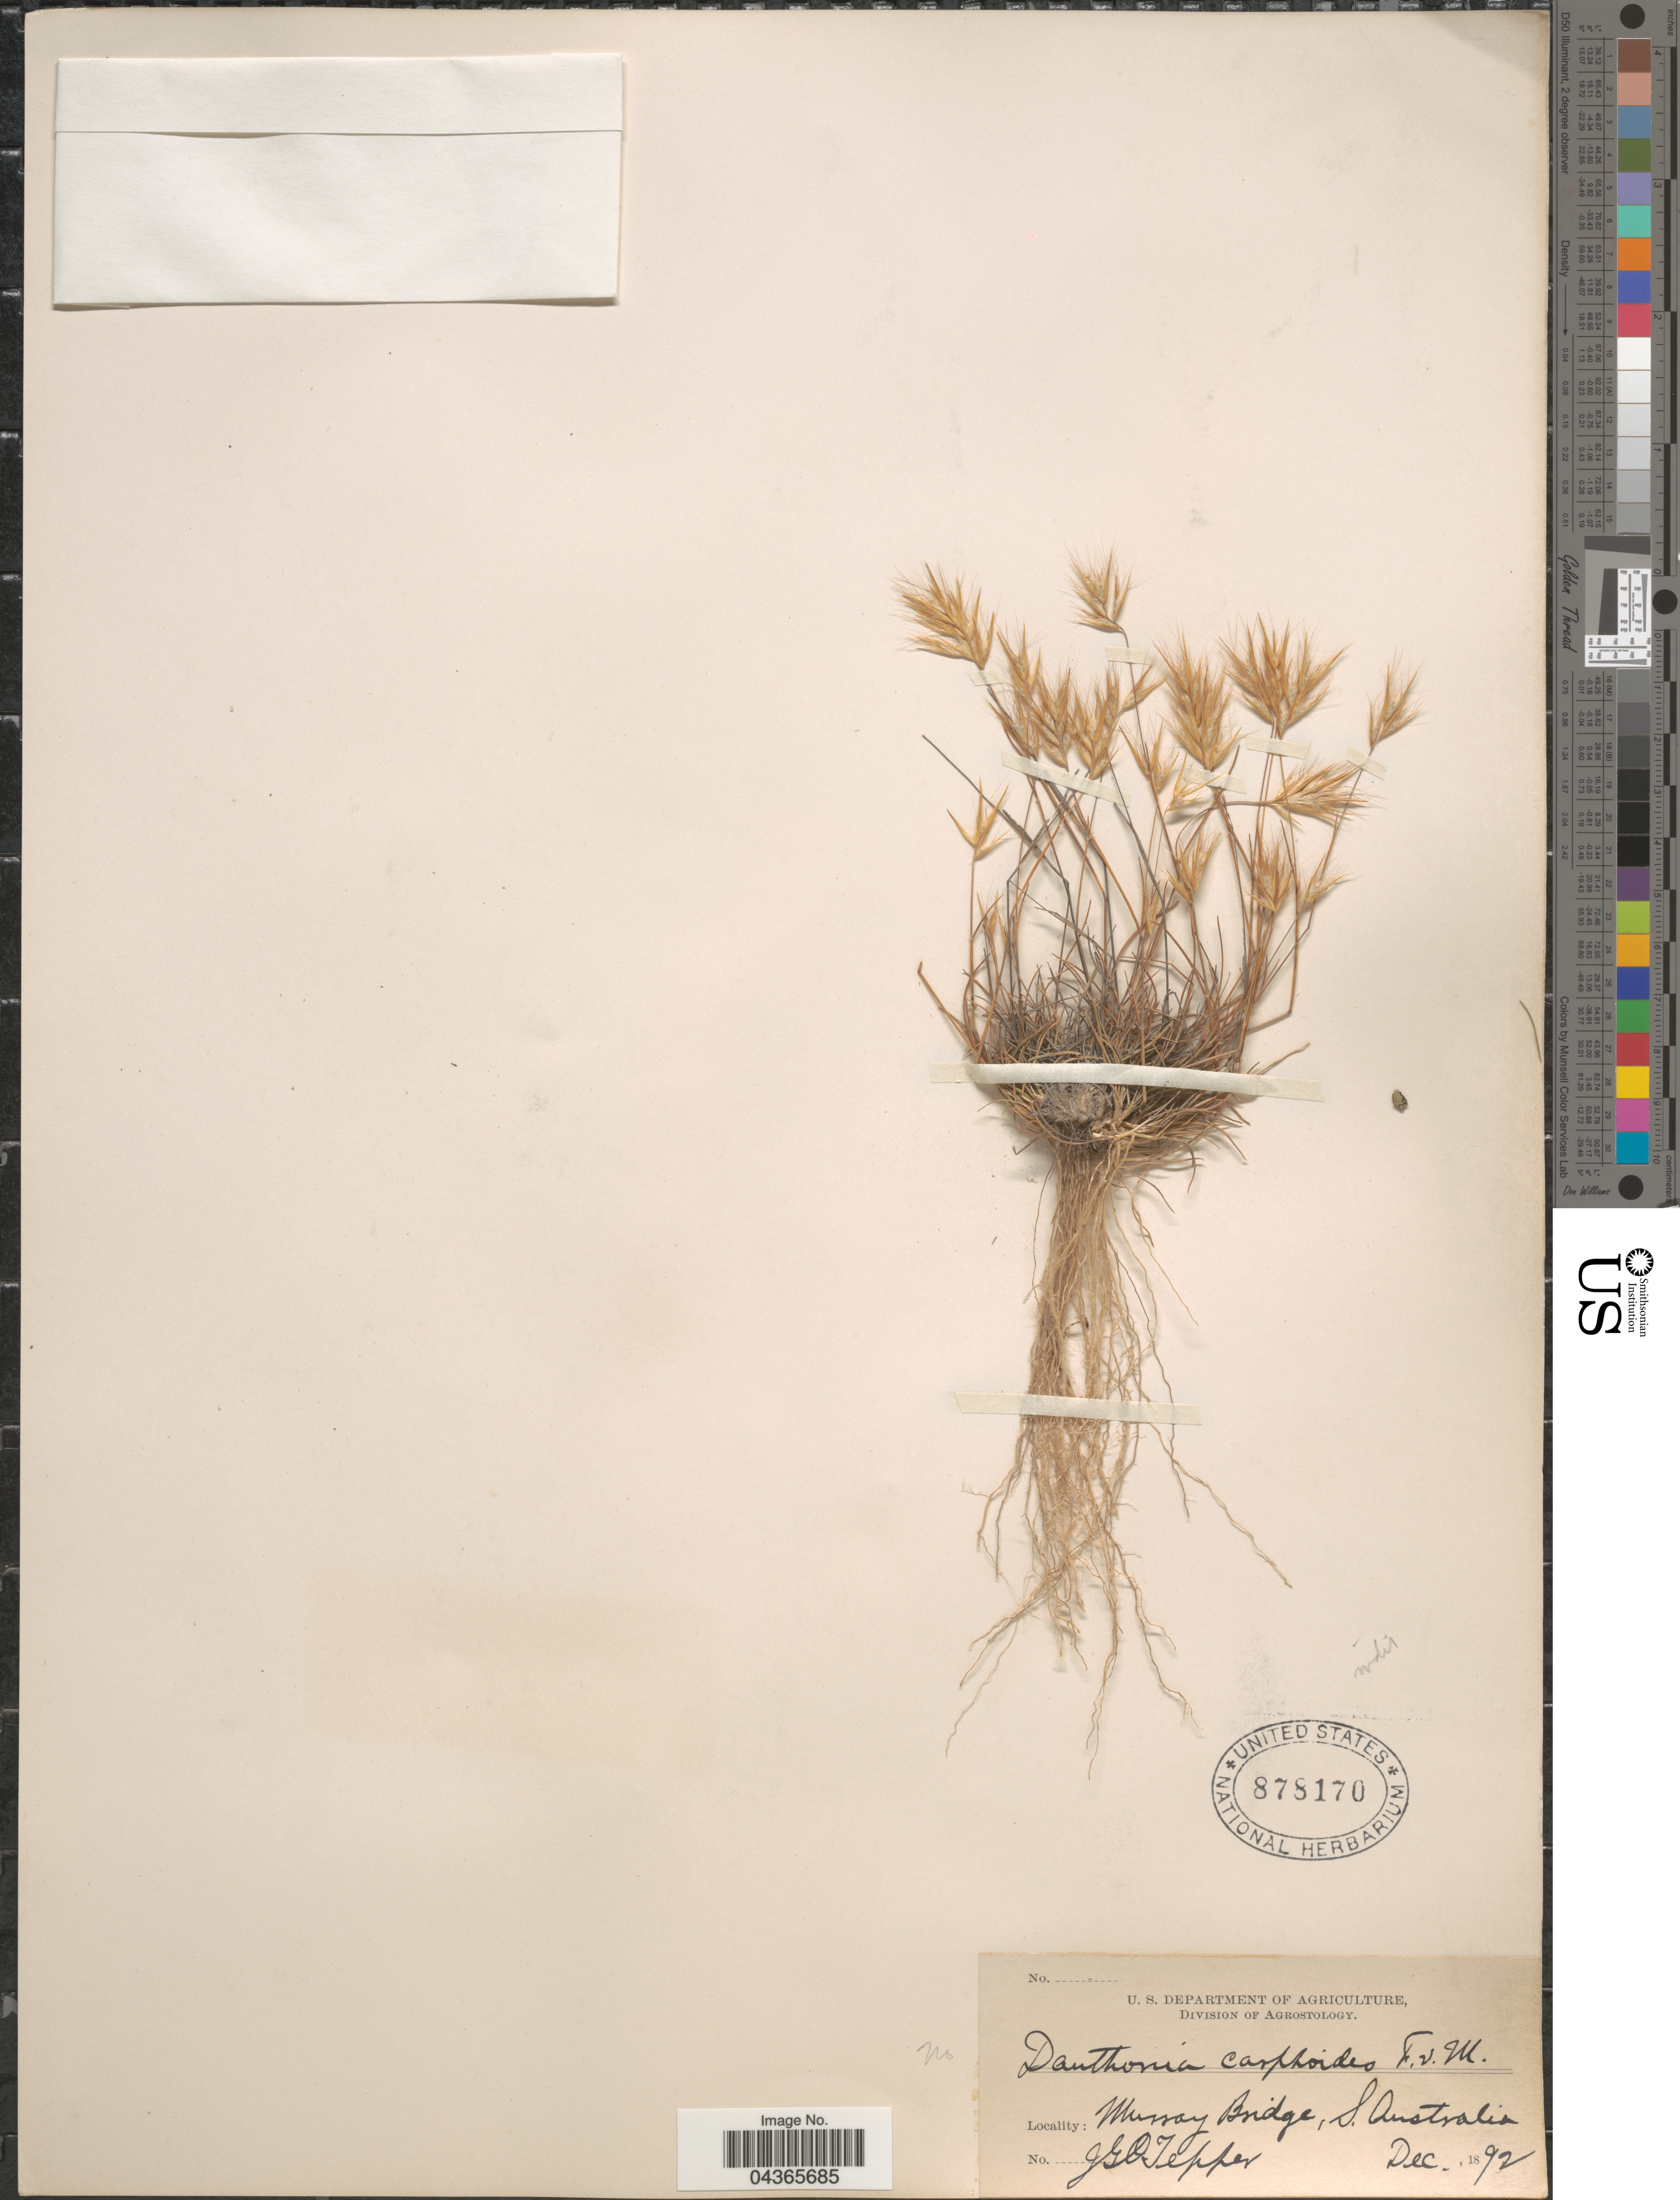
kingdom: Plantae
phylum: Tracheophyta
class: Liliopsida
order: Poales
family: Poaceae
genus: Rytidosperma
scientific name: Rytidosperma sp.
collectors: J. Tepper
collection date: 1892-12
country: Australia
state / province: South Australia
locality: Murray Bridge.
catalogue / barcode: US 878170